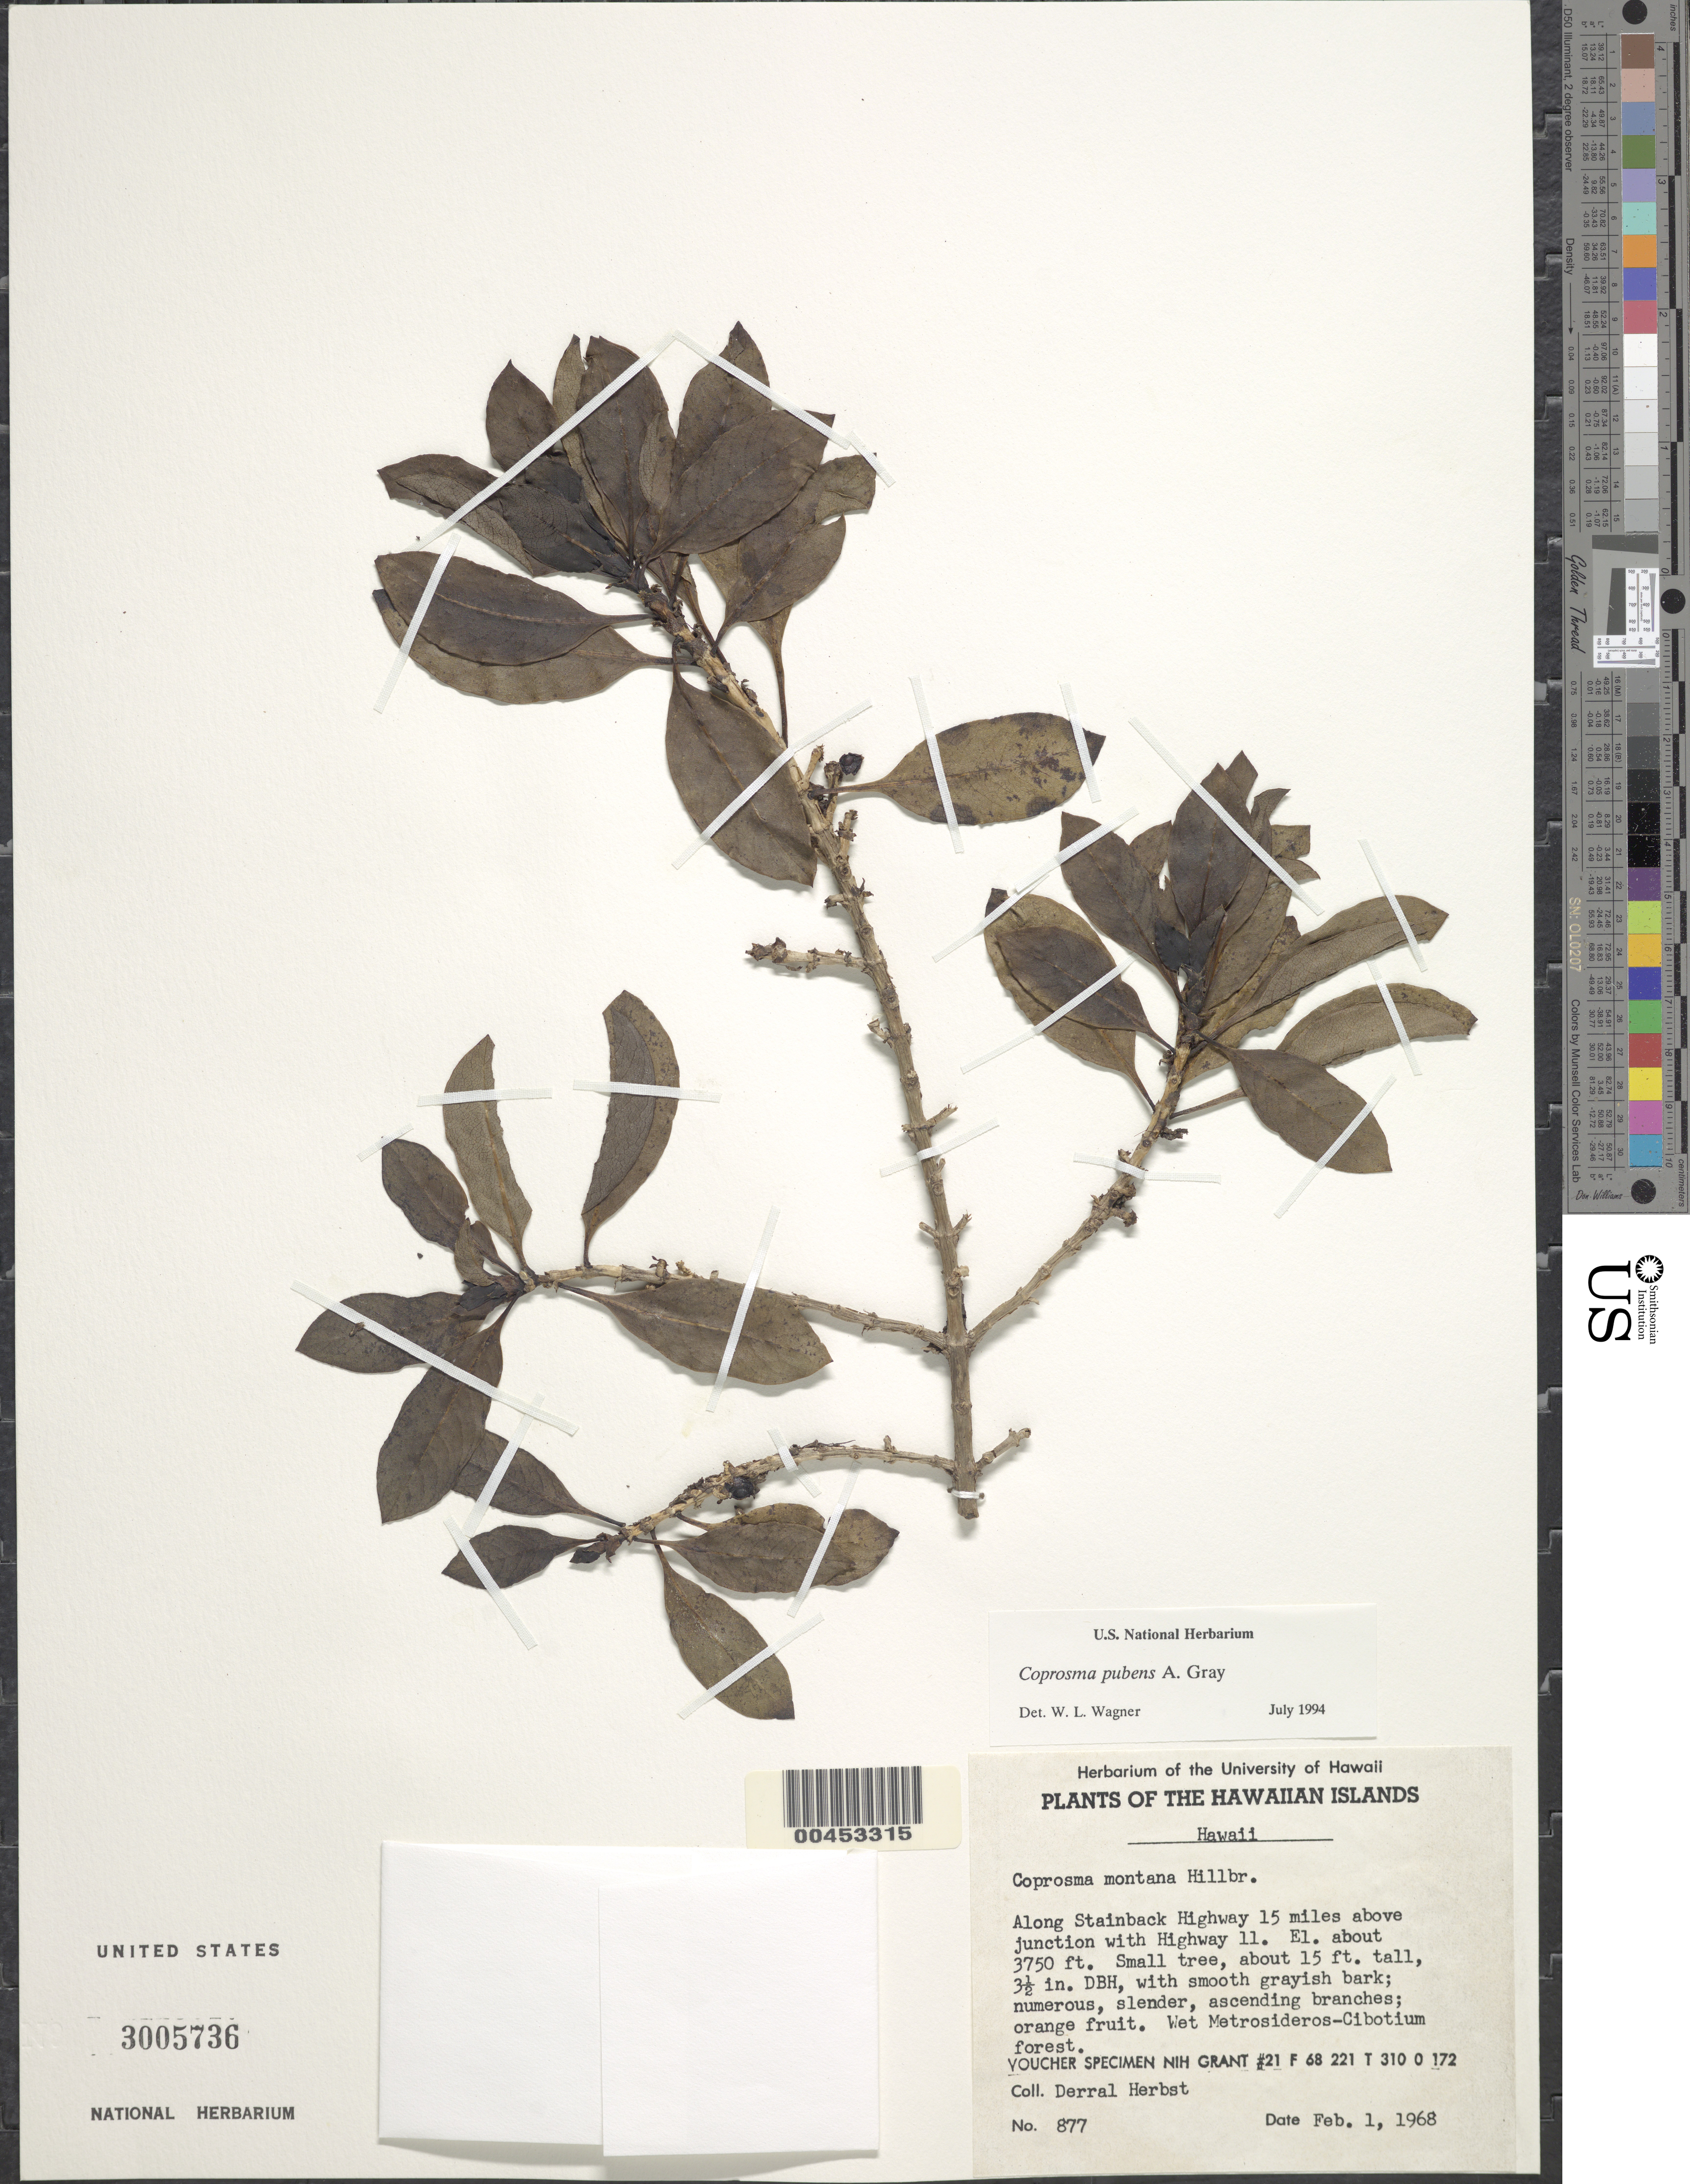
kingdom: Plantae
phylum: Tracheophyta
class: Magnoliopsida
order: Gentianales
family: Rubiaceae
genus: Coprosma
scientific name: Coprosma pubens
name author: A. Gray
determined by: Wagner, W. L., (BOT), Smithsonian Institution - National Museum of Natural History (UNITED STATES)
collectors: D. R. Herbst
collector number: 877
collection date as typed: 1 Feb 1968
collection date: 1968-02-01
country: United States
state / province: Hawaii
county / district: Hawaii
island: Hawaii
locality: Along Stainback Hwy 15 mi above jct with Hwy 11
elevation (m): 1143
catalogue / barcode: US 3005736